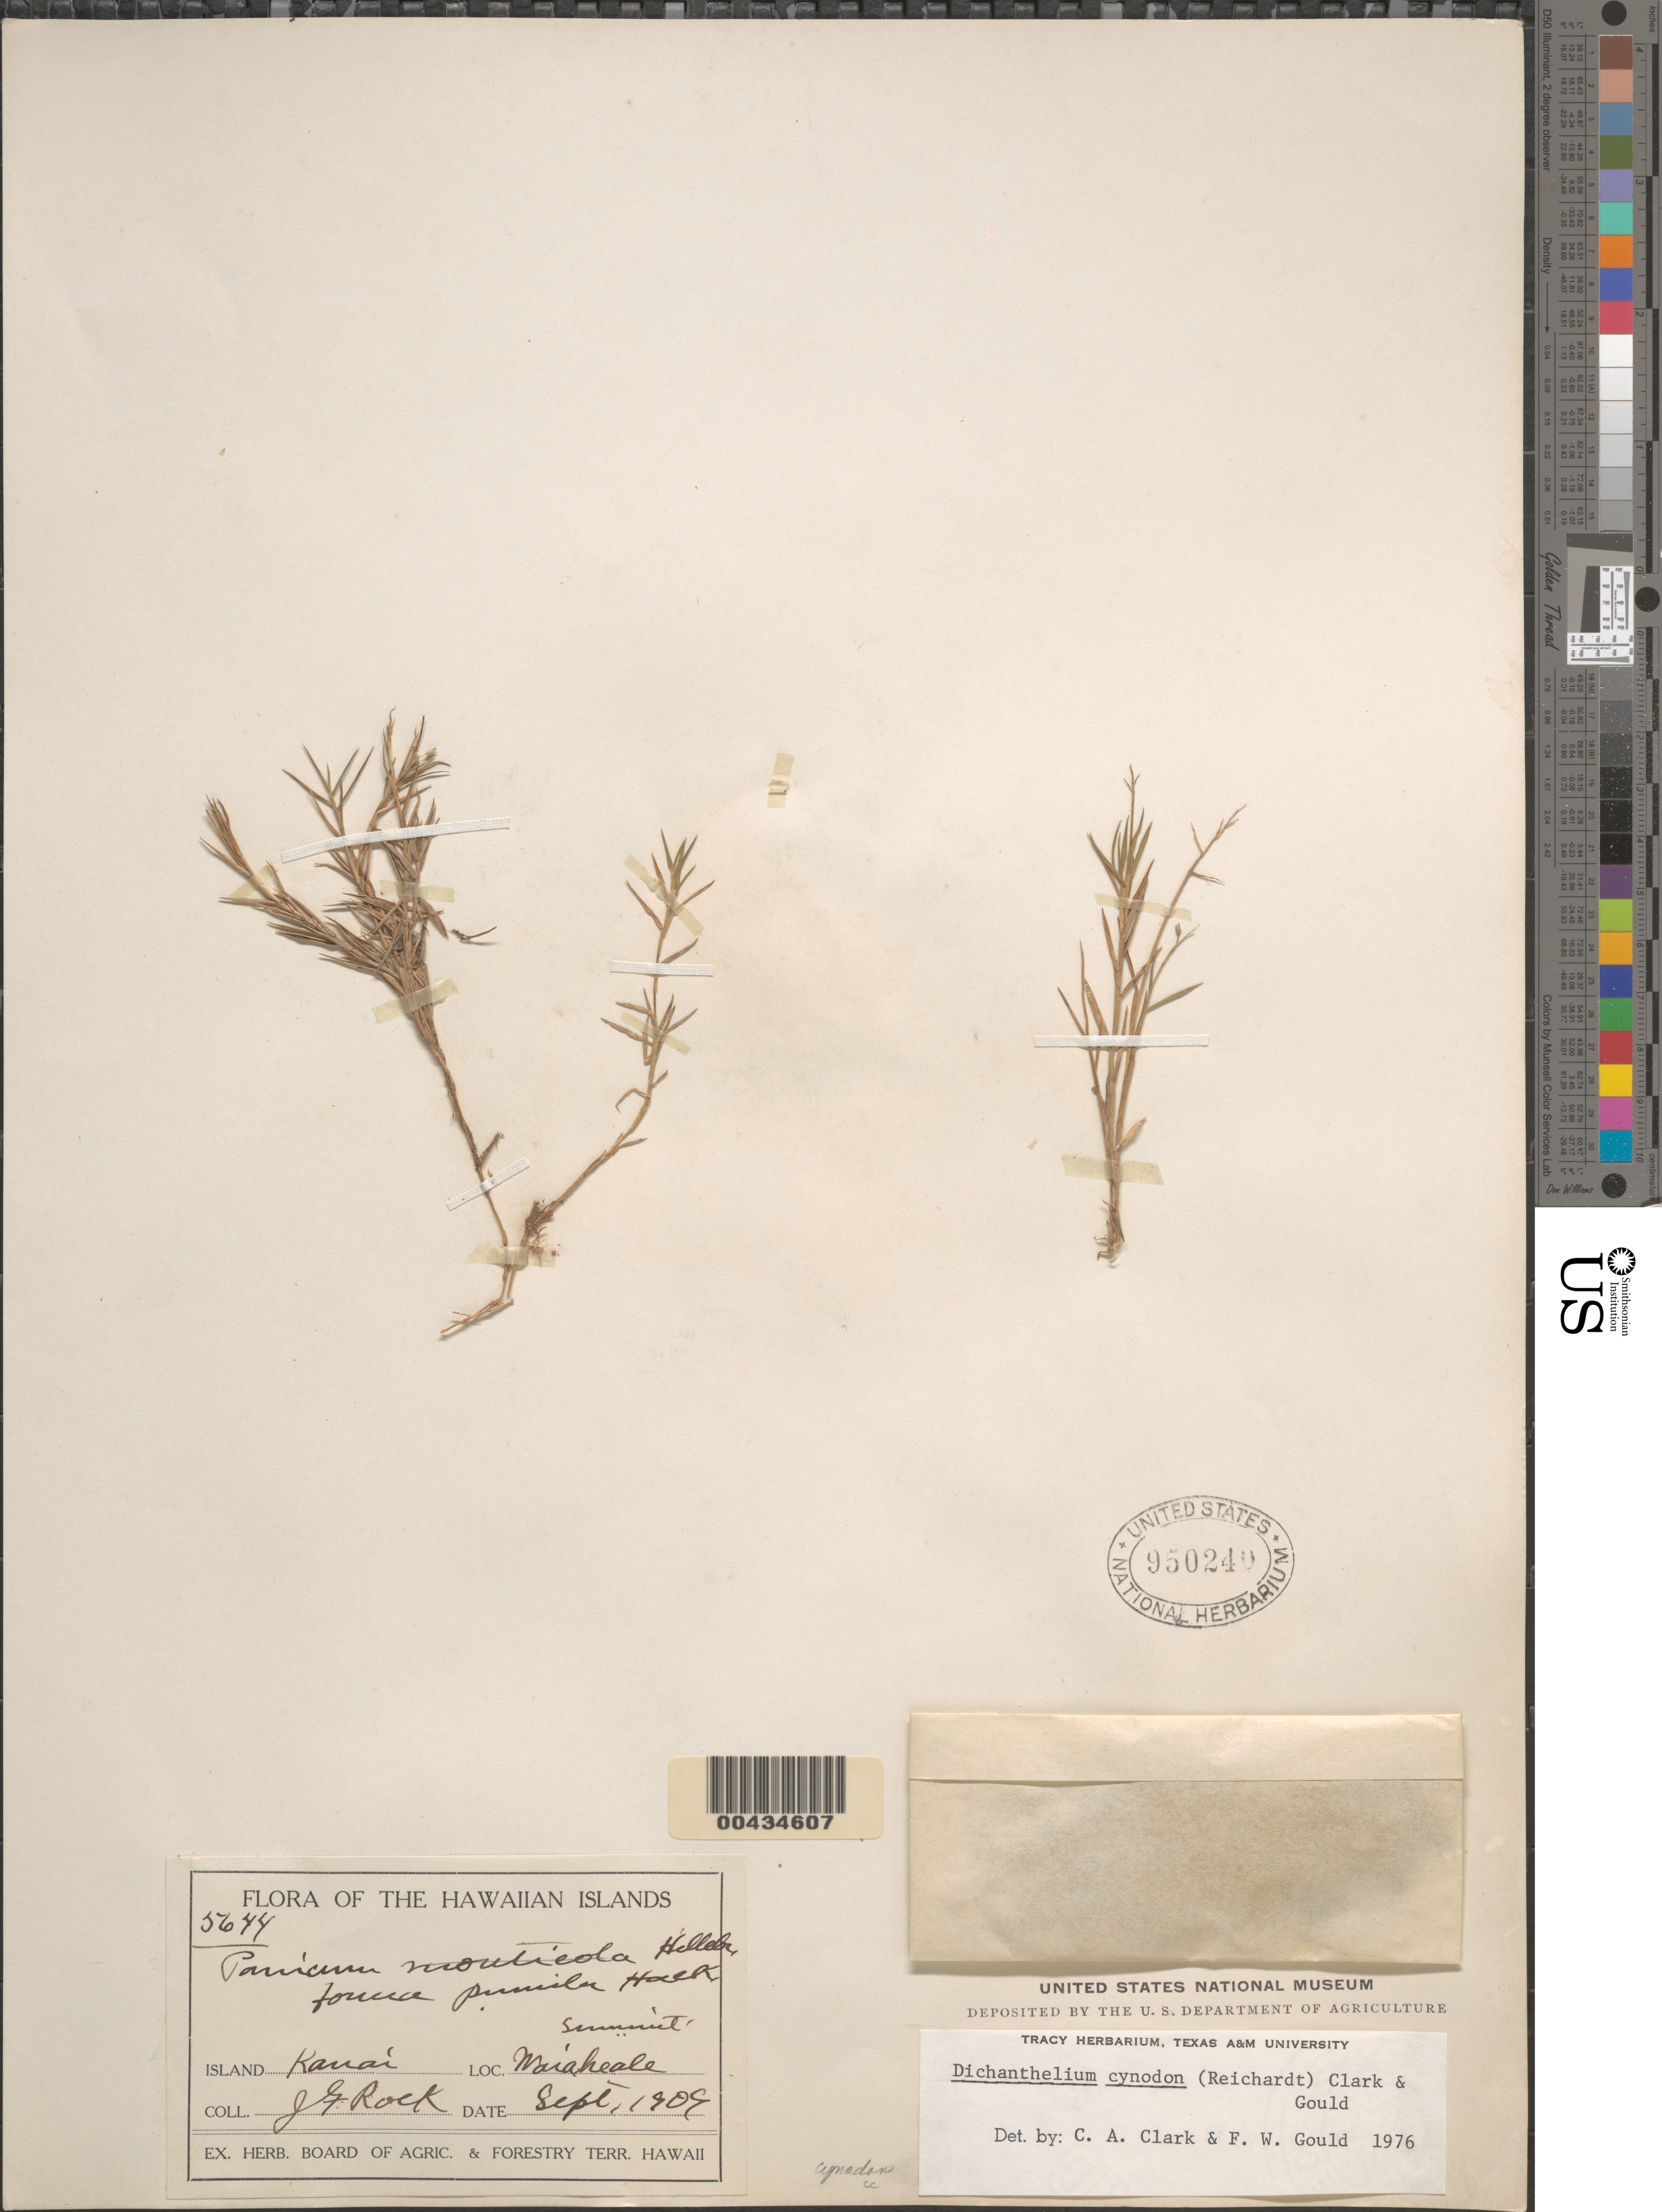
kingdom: Plantae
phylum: Tracheophyta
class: Liliopsida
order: Poales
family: Poaceae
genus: Dichanthelium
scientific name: Dichanthelium cynodon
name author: (Reichardt) C.A. Clark & Gould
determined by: Clark, C. A.; Gould, F. W.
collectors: J. F. Rock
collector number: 5644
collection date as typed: Sep 1909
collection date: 1909-09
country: United States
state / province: Hawaii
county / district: Kauai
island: Kaua'i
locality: Waiaheale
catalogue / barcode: US 95024